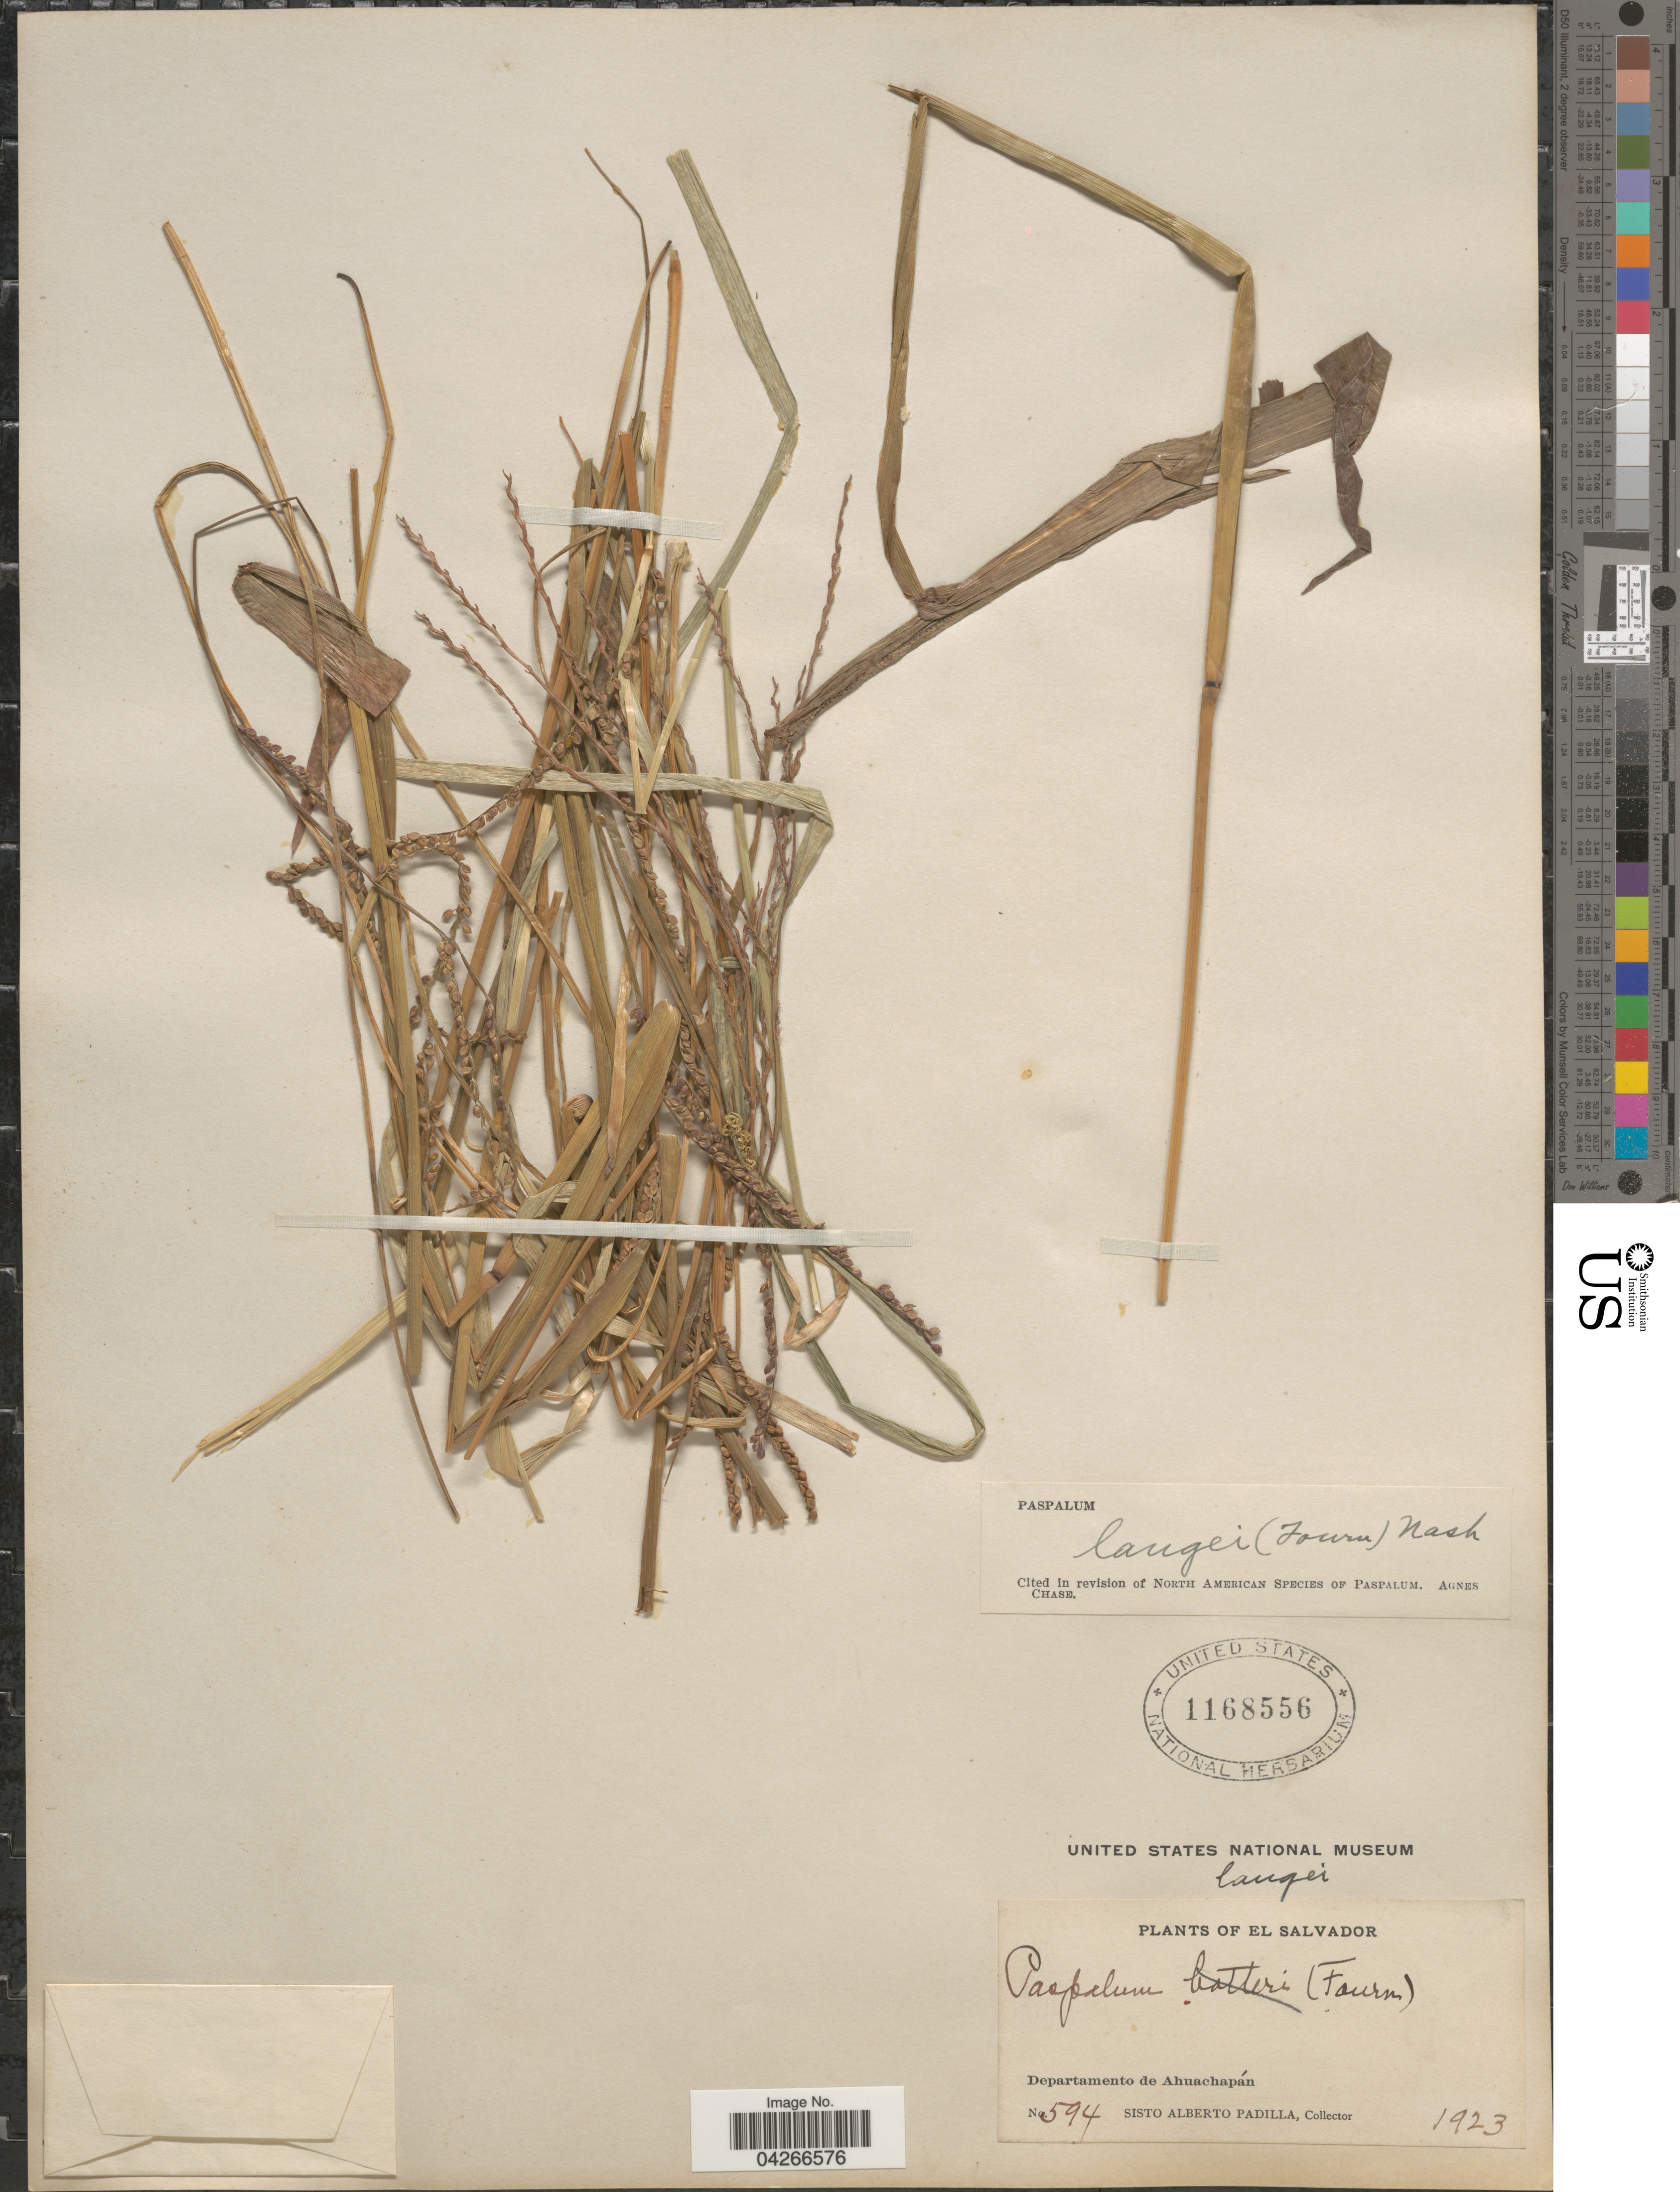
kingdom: Plantae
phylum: Tracheophyta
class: Liliopsida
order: Poales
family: Poaceae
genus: Paspalum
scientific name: Paspalum langei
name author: (E. Fourn.) Nash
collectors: S. A. Padilla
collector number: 594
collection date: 1923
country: El Salvador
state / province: Ahuachapan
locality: Departamento de Ahuachapán.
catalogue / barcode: US 1168556